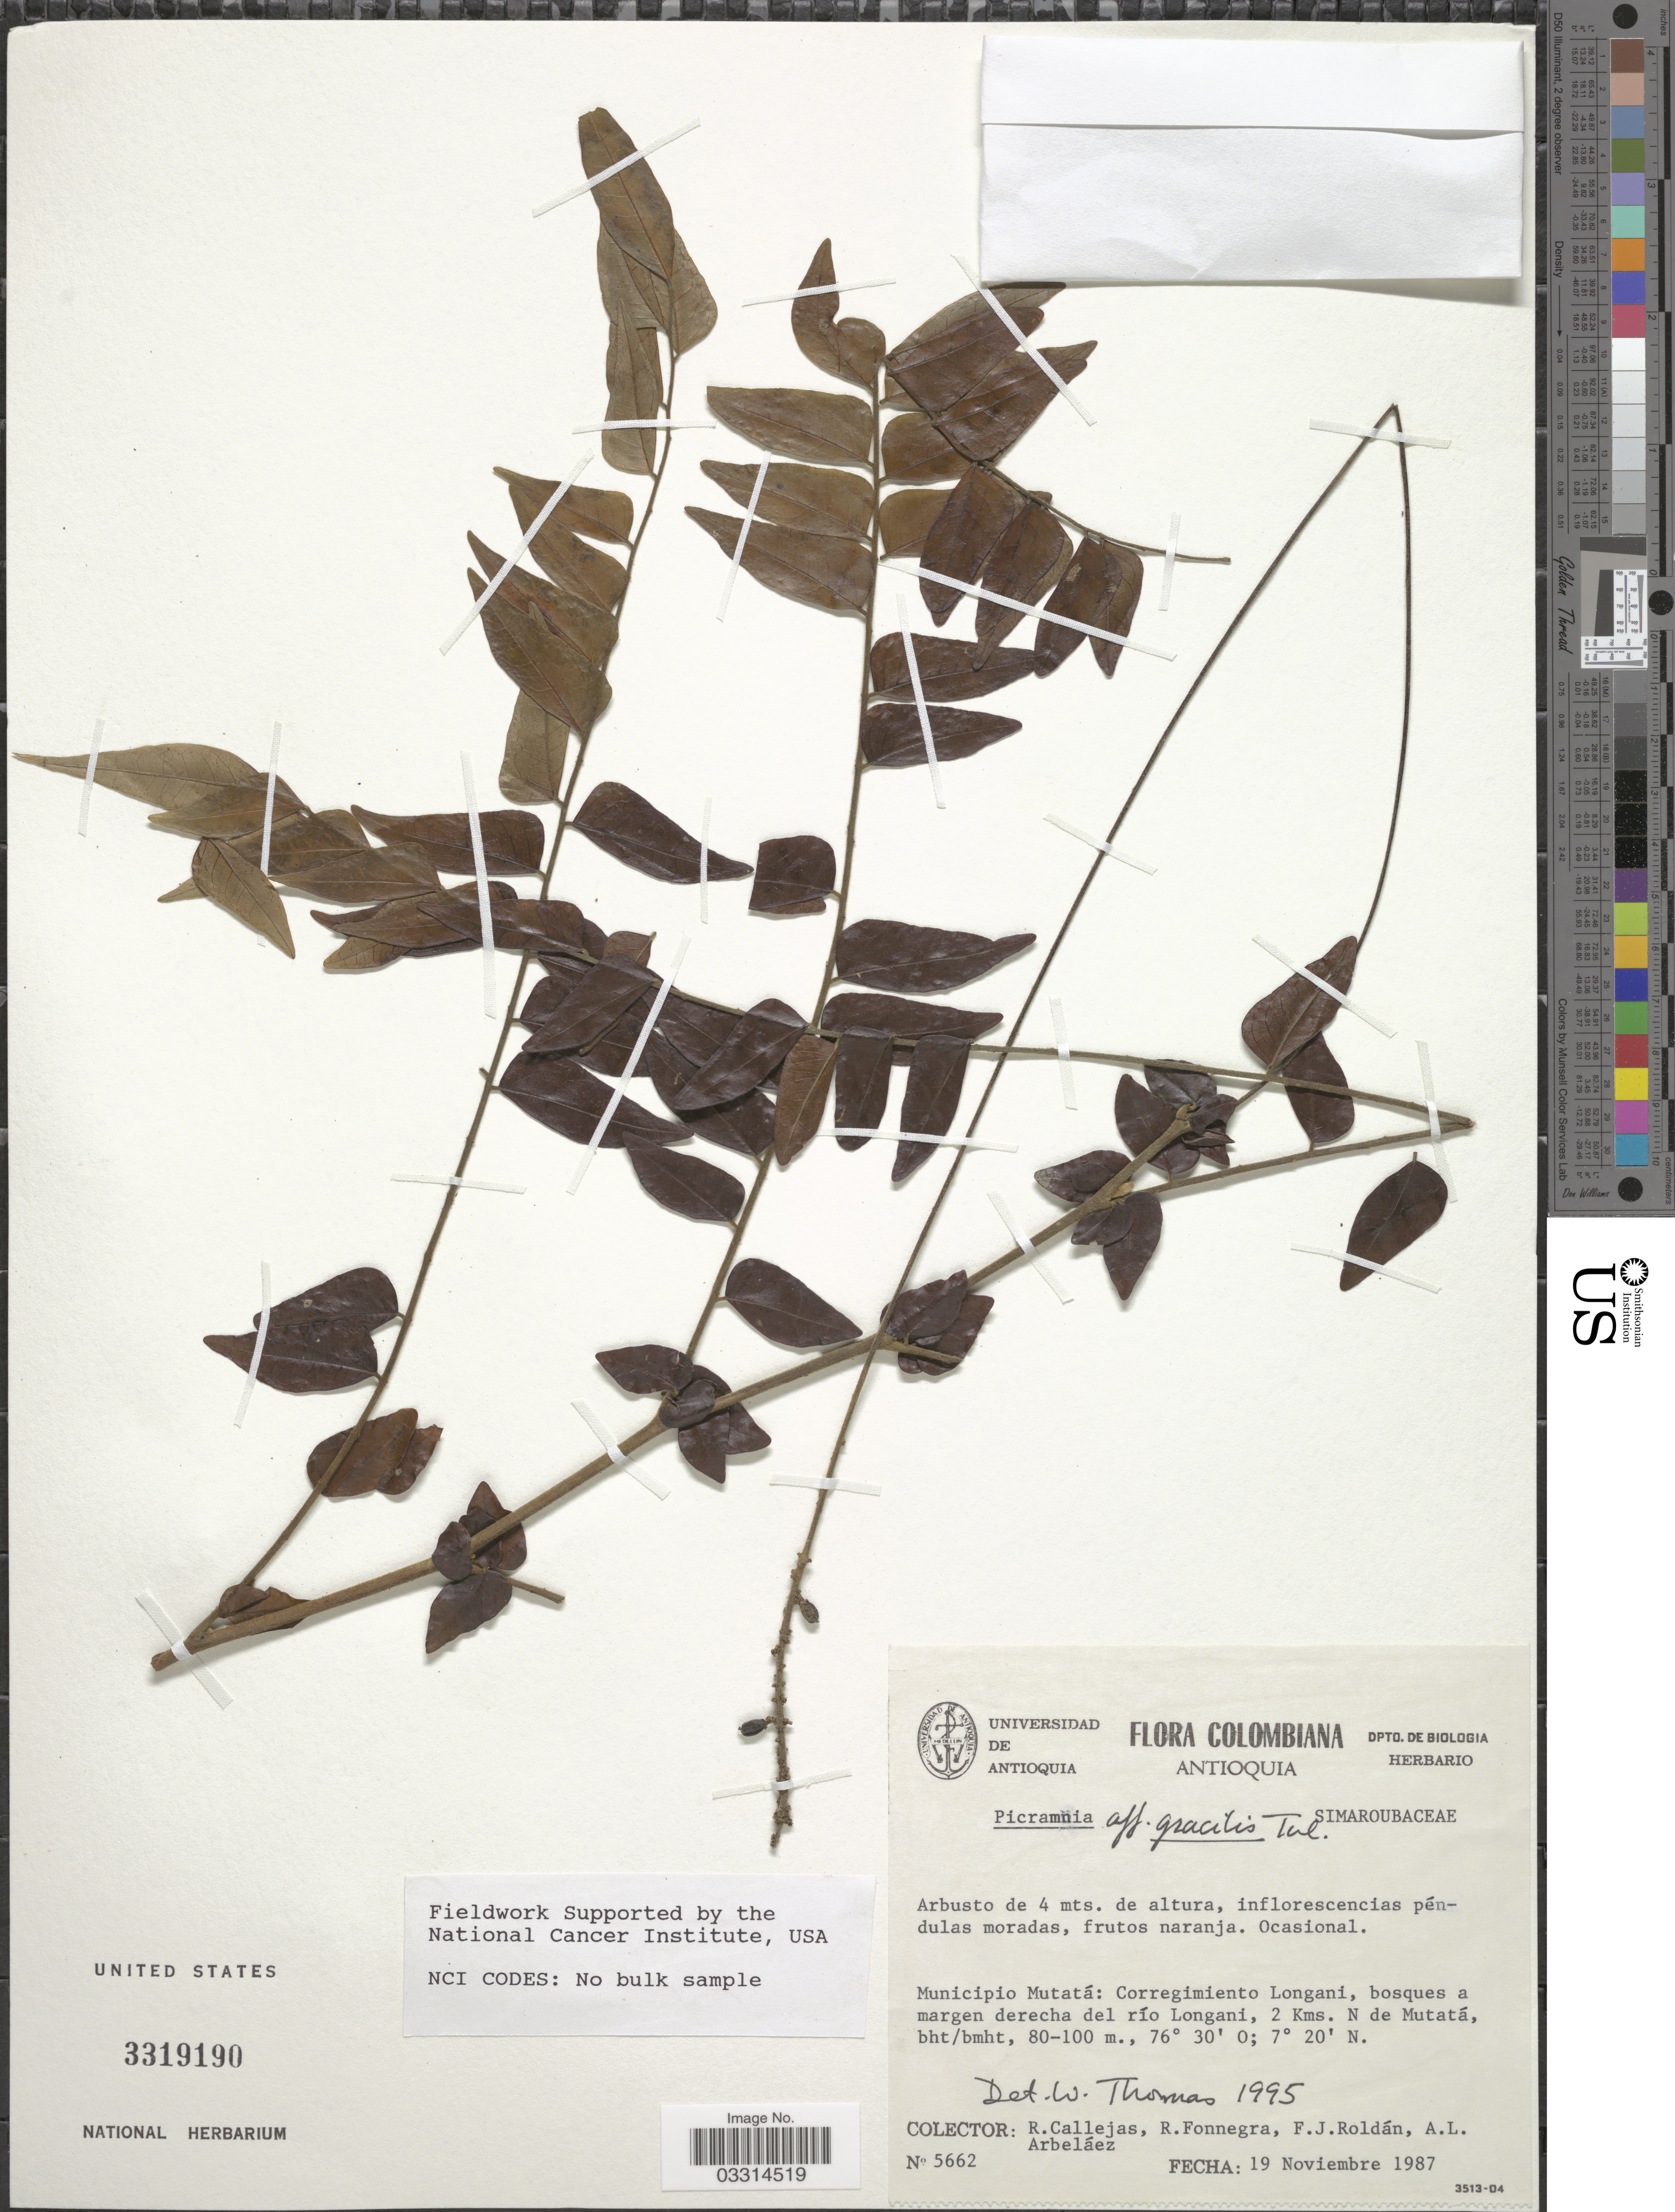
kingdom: Plantae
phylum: Tracheophyta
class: Magnoliopsida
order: Picramniales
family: Picramniaceae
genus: Picramnia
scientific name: Picramnia gracilis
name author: Tul.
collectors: R. Callejas, R. Fonnegra, F. J. Roldán & A. Arbeláez Alvarez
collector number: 5662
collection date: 1987-11-19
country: Colombia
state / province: Antioquia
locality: Municipio Mutatá: Corregimiento Longani, bosques a margen derecha del río Longani, 2 Kms. N de Mutatá.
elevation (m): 80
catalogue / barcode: US 3319190